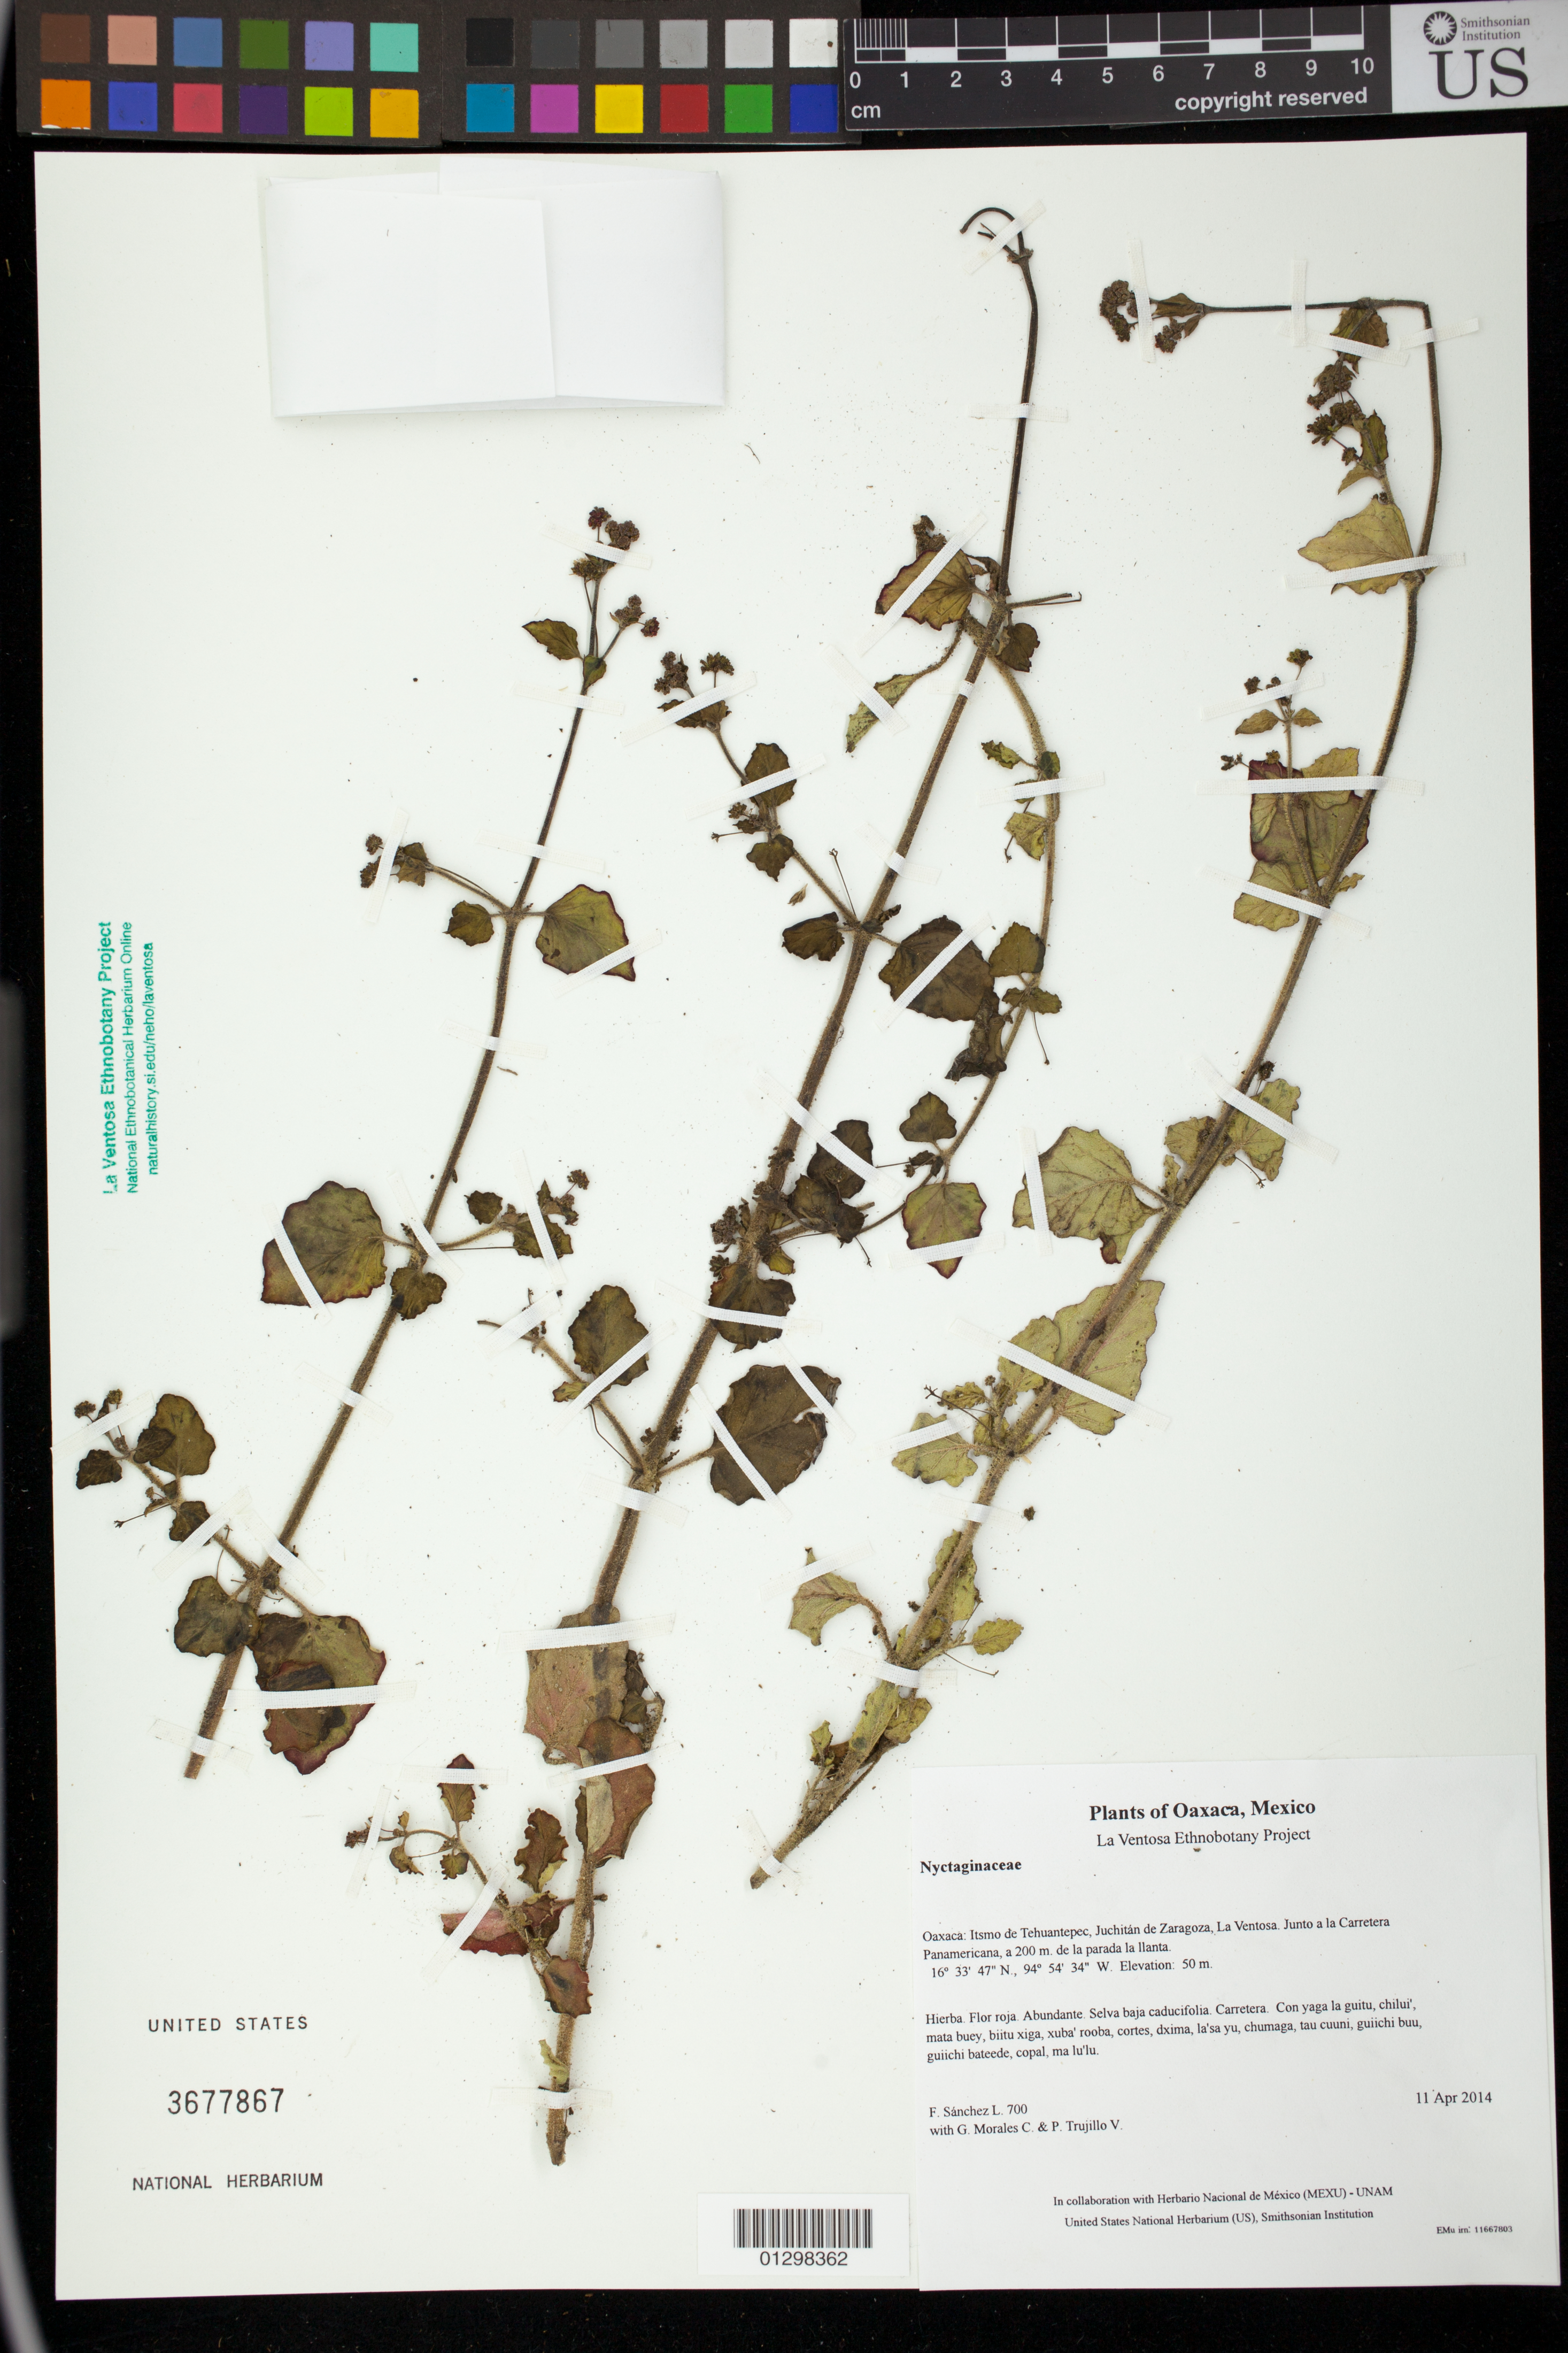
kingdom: Plantae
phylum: Tracheophyta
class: Magnoliopsida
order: Caryophyllales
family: Nyctaginaceae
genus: Boerhavia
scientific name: Boerhavia coccinea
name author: Mill.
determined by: Velasco G., Kenia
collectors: F. Sánchez L., G. Morales C. & P. Trujillo V.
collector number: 700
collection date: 2014-04-11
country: Mexico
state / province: Oaxaca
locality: Itsmo de Tehuantepec, Juchitán de Zaragoza, La Ventosa. Junto a la Carretera Panamericana, a 200 m. de la parada la llanta.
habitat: Selva baja caducifolia. Carretera.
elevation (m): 50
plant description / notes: JEBOT, MEXU, SIPI, US; Guixi bandaga. Guie' naxiña'. Stale.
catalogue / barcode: US 3677867